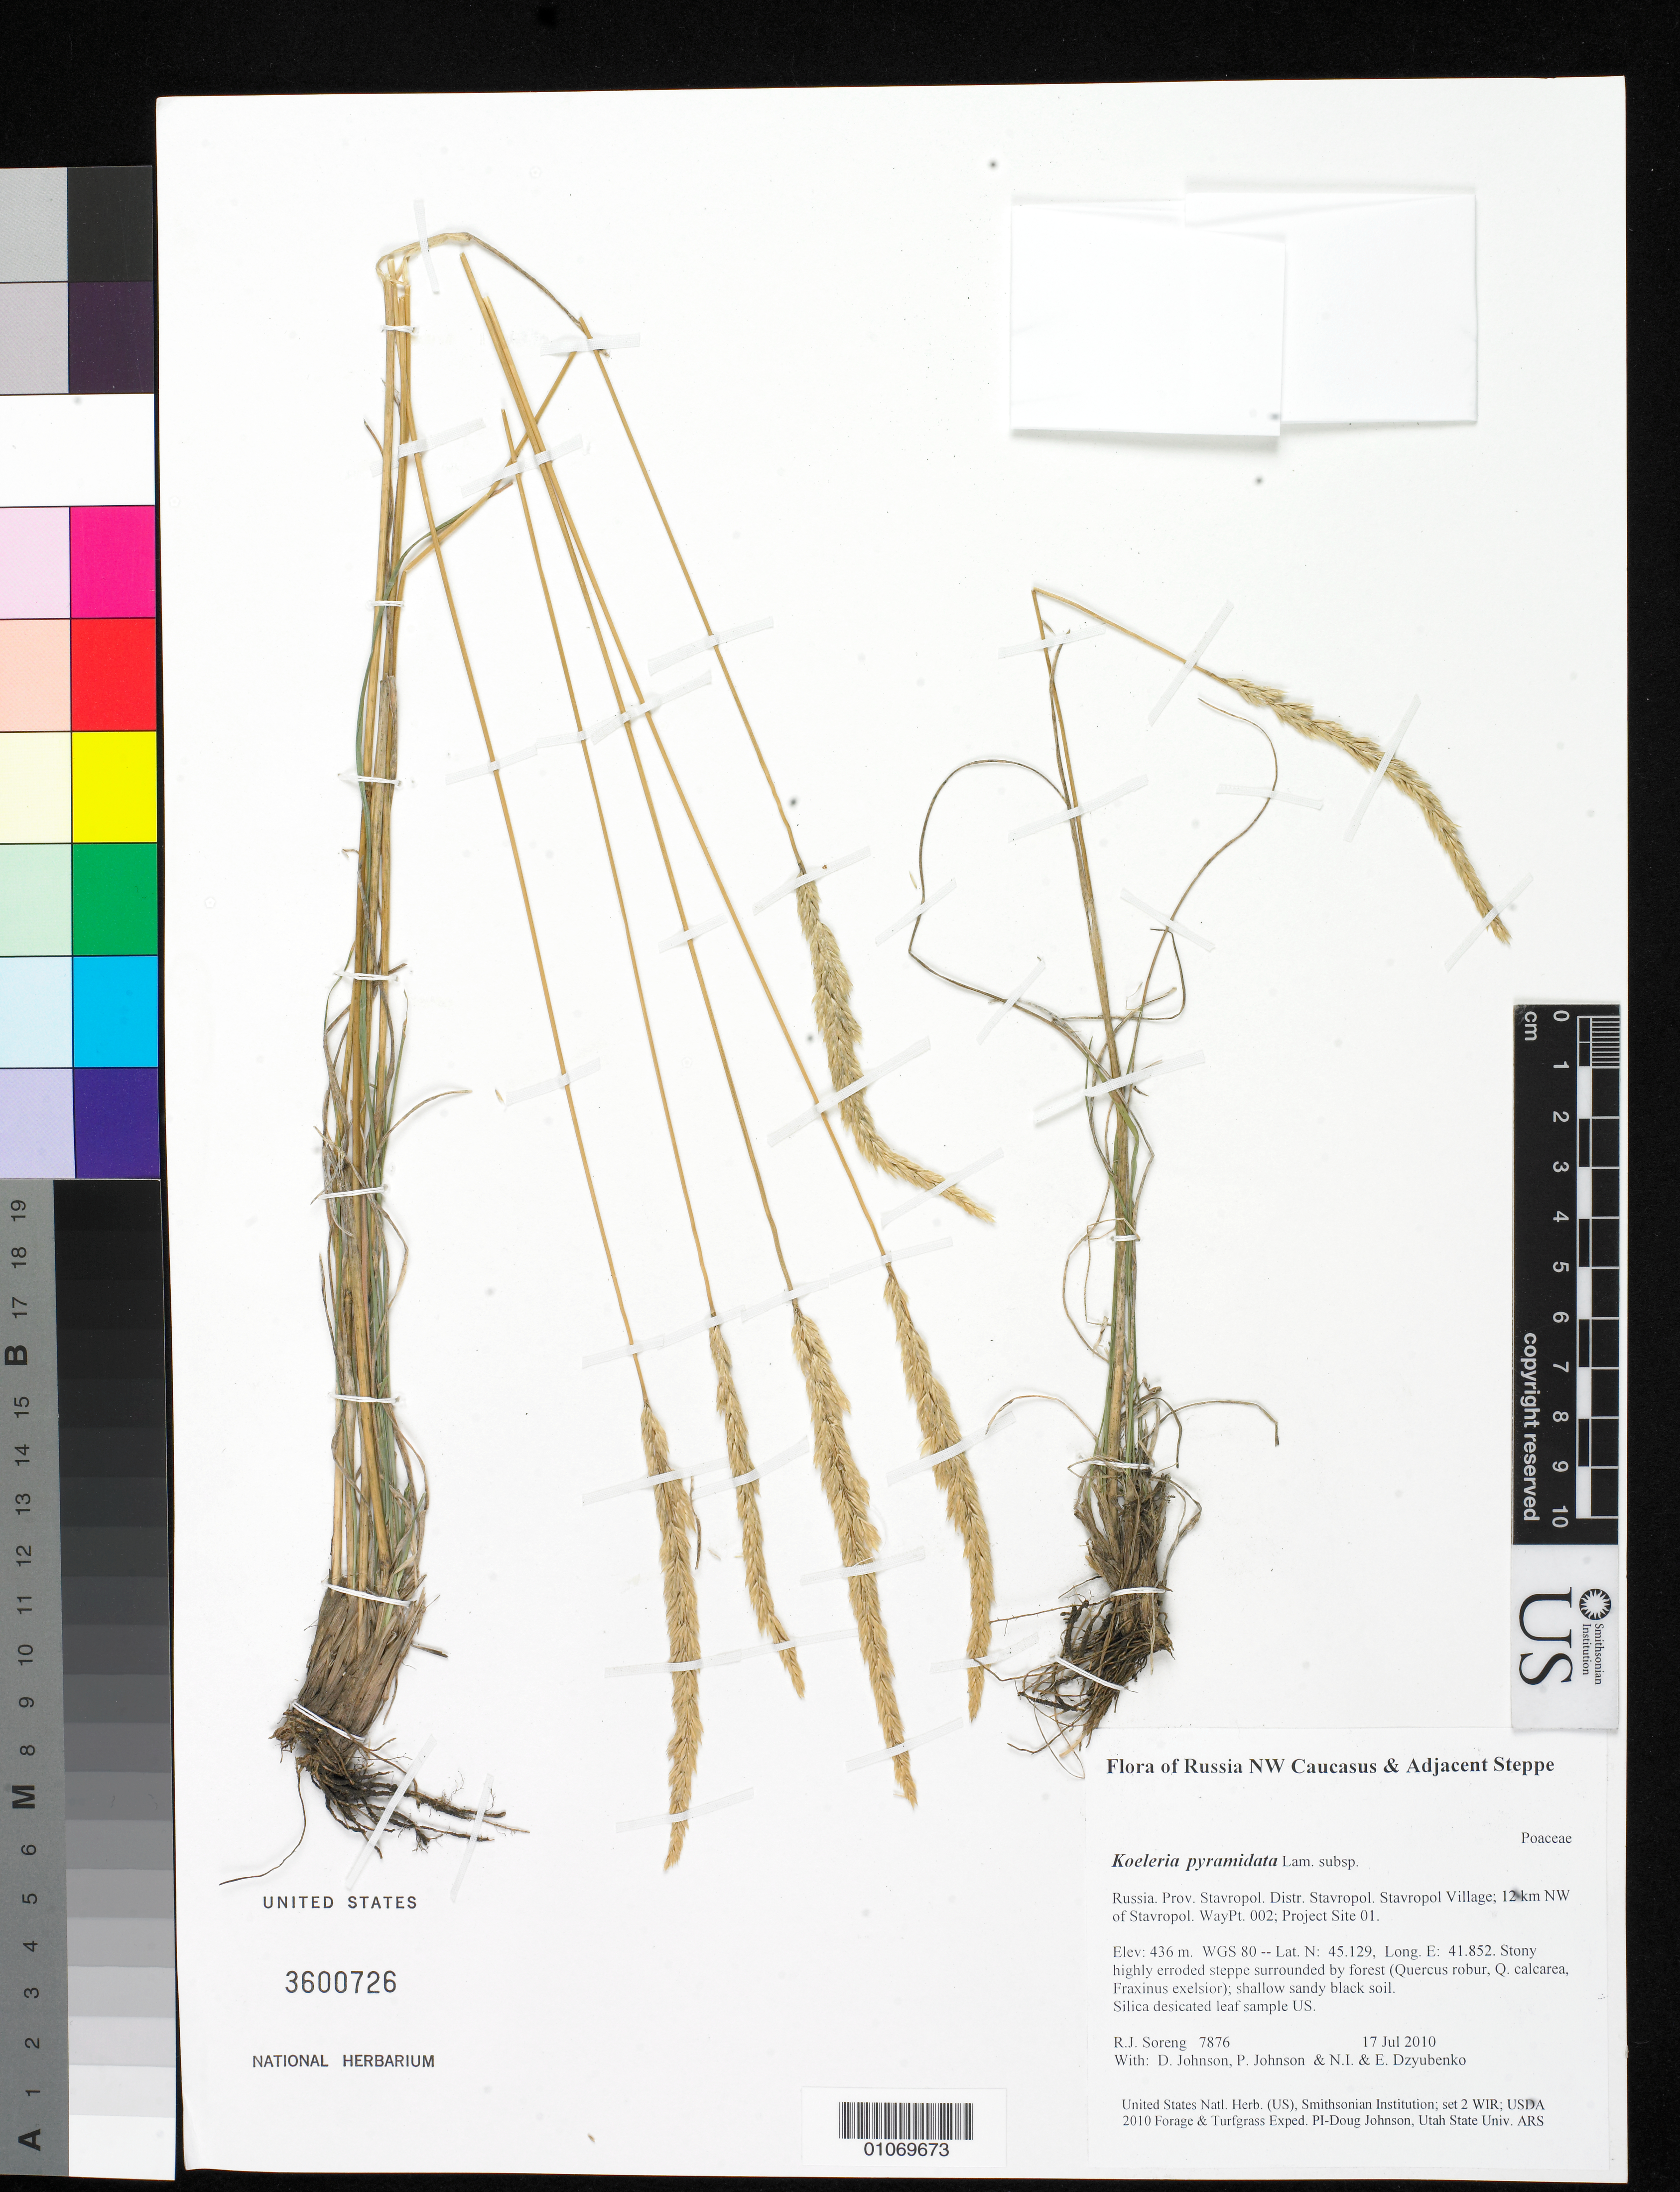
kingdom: Plantae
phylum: Tracheophyta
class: Liliopsida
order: Poales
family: Poaceae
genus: Koeleria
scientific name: Koeleria pyramidata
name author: (Lam.) P. Beauv.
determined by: Soreng, Robert J., Research Associate (BOT), Smithsonian Institution - National Museum of Natural History (UNITED STATES)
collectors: R. J. Soreng, D. Johnson, P. Johnson, N. Dzyubenko & E. Dzyubenko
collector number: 7876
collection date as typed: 17 Jul 2010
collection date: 2010-07-17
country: Russian Federation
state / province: Stavropol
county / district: Stavropol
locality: Stavropol Village; 12 km NW of Stavropol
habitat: Stony highly erroded steppe surrounded by forest (Quercus robur, Q. calcarea, Fraxinus exelsior); shallow sandy black soil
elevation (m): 436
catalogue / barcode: US 3600726